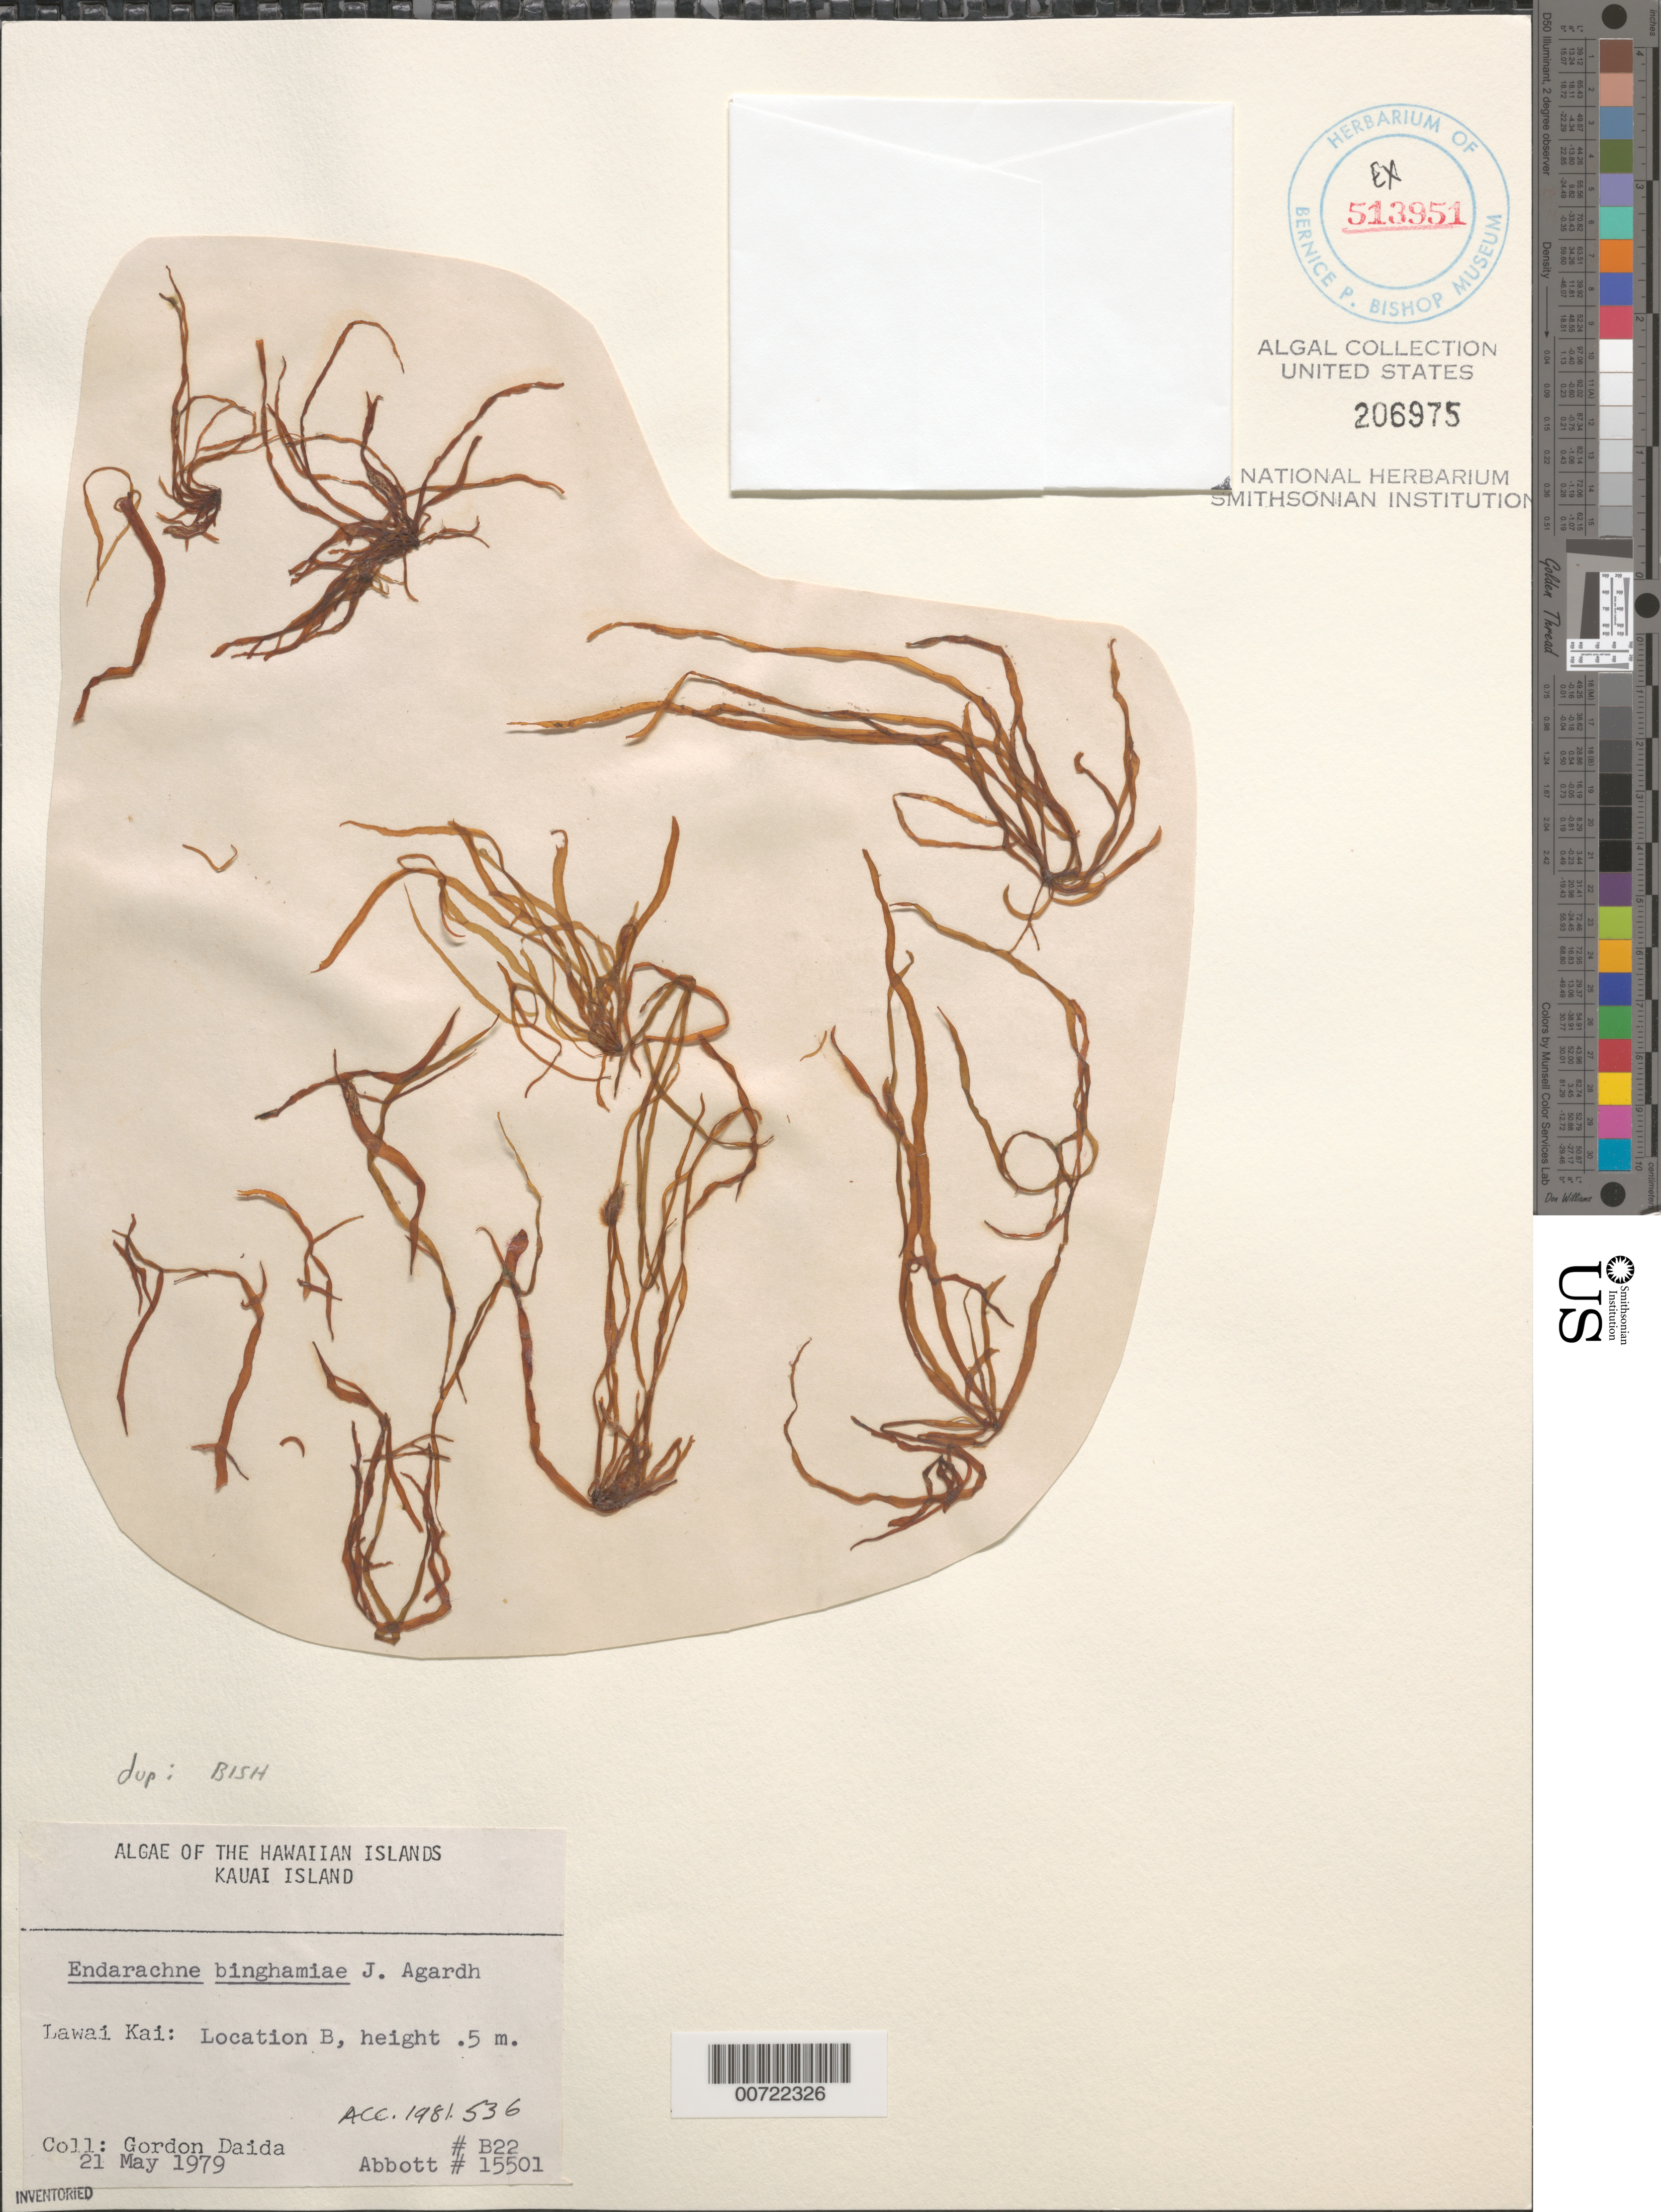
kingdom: Chromista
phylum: Ochrophyta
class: Phaeophyceae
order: Scytosiphonales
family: Scytosiphonaceae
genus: Petalonia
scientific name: Petalonia binghamiae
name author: (J. Agardh) K.L.Vinogr.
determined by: Algae name updating Project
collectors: G. Daida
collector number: B22 & IAA 15501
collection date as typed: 21 May 1979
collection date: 1979-05-21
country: United States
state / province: Hawaii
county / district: Kauai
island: Kaua'i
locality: Lawai Kai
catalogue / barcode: US 206975